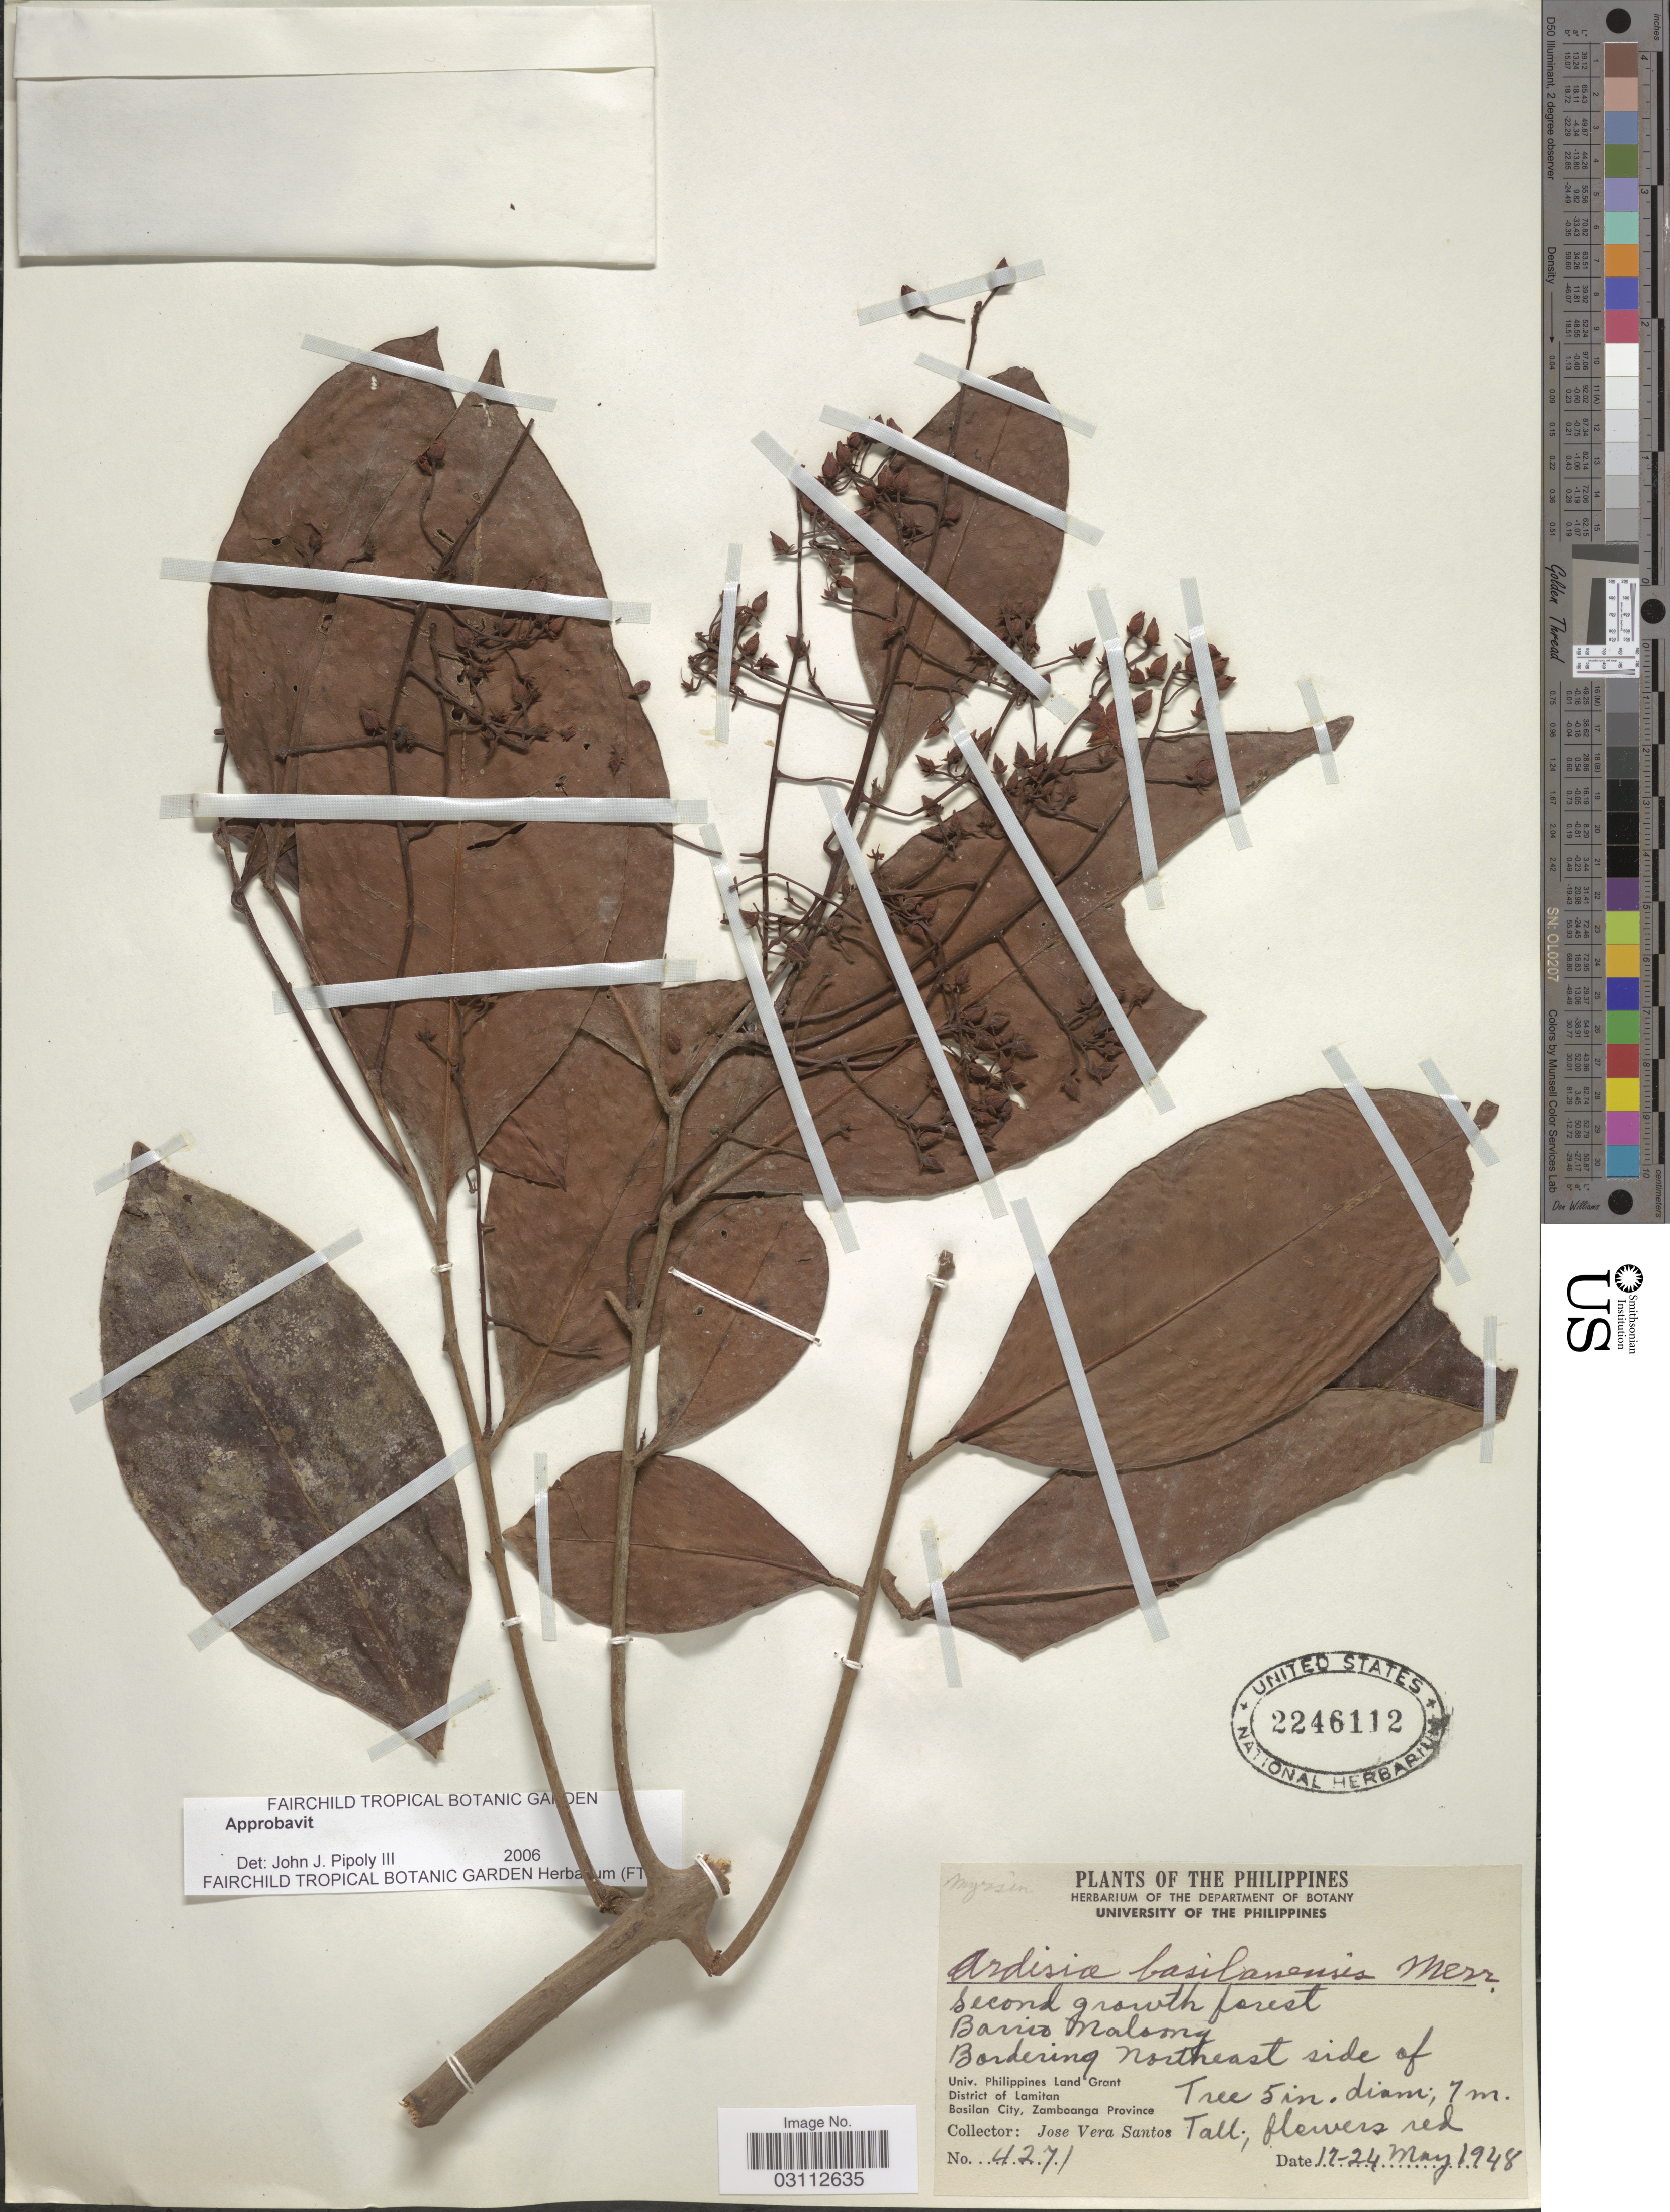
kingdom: Plantae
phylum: Tracheophyta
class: Magnoliopsida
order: Ericales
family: Primulaceae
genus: Ardisia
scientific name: Ardisia basilanensis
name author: Merr.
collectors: J. V. Santos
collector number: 4271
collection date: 1948-05-17/1948-05-24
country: Philippines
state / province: Muslim Mindanao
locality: Barrio Maloong, Bordering northeast side of Univ. Philippines Land Grant, District of Lamitan, Basilan City, Zamboanga Province.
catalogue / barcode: US 2246112